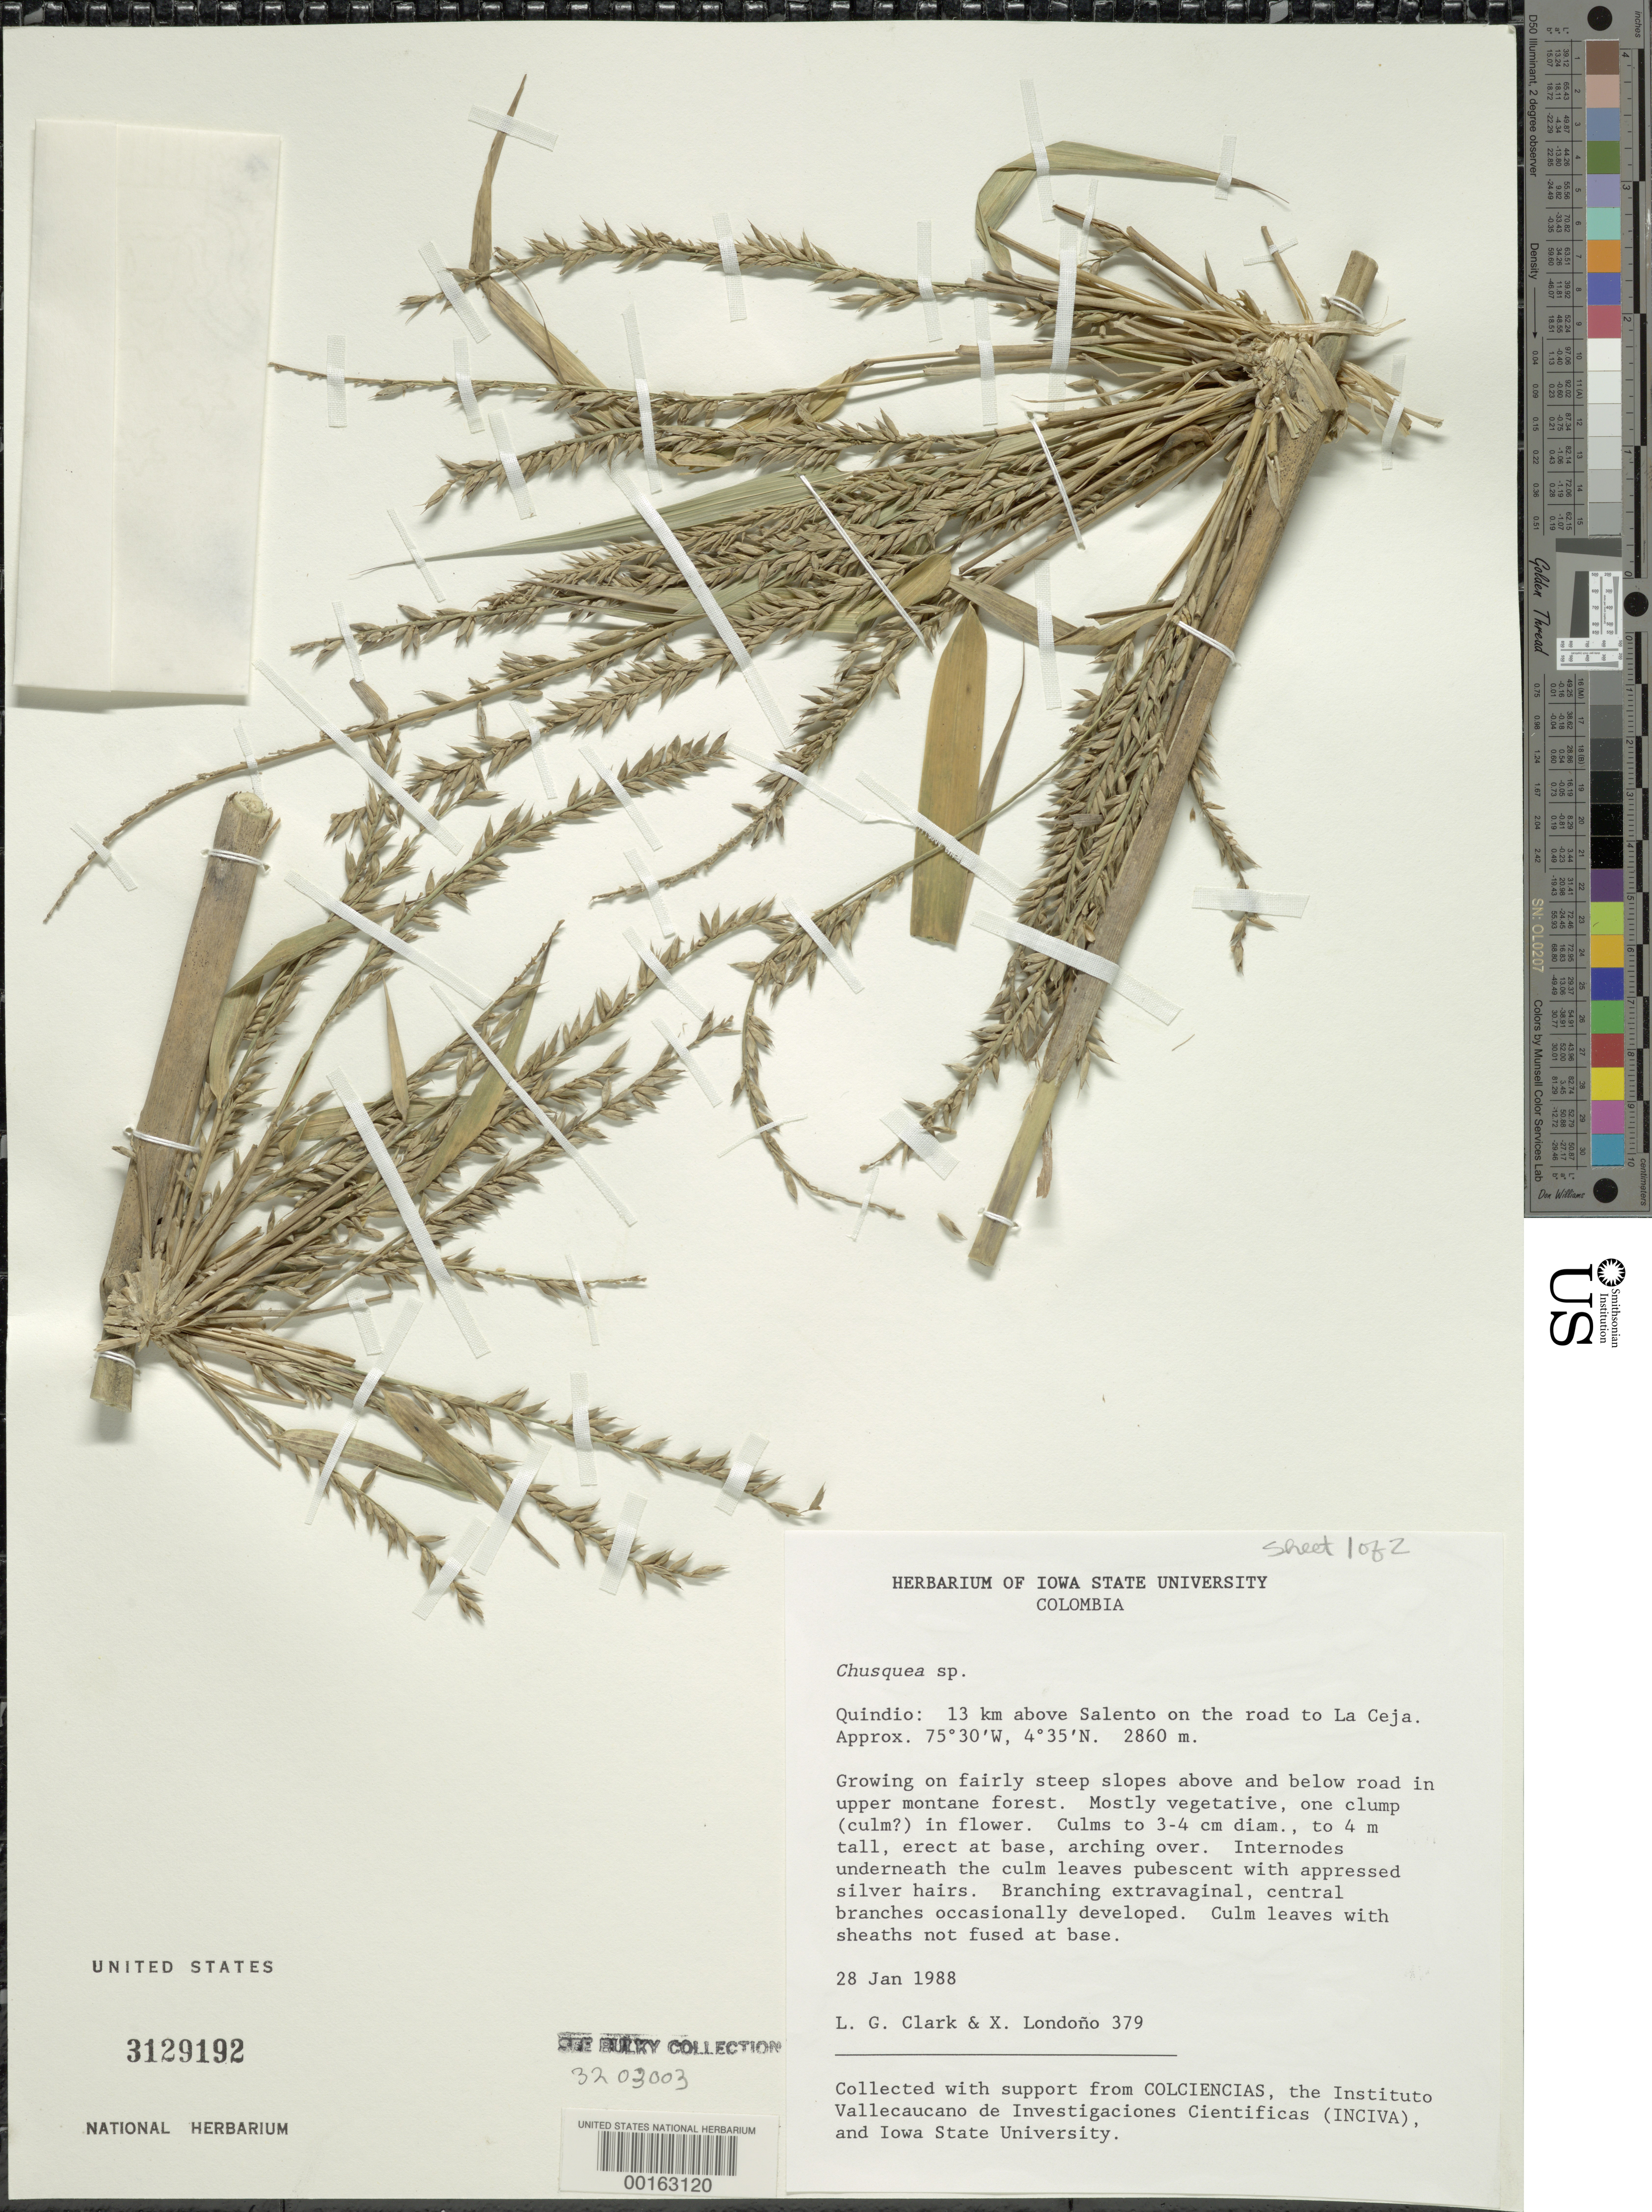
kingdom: Plantae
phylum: Tracheophyta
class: Liliopsida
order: Poales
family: Poaceae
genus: Chusquea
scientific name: Chusquea sp.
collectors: L. G. Clark & X. Londoño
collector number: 379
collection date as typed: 28 Jan 1988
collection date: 1988-01-28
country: Colombia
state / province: Quindío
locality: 13 km above Salento on the road to La Ceja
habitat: Growing on fairly steep slopes above and below road in upper montane forest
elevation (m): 2860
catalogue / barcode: US 3129192